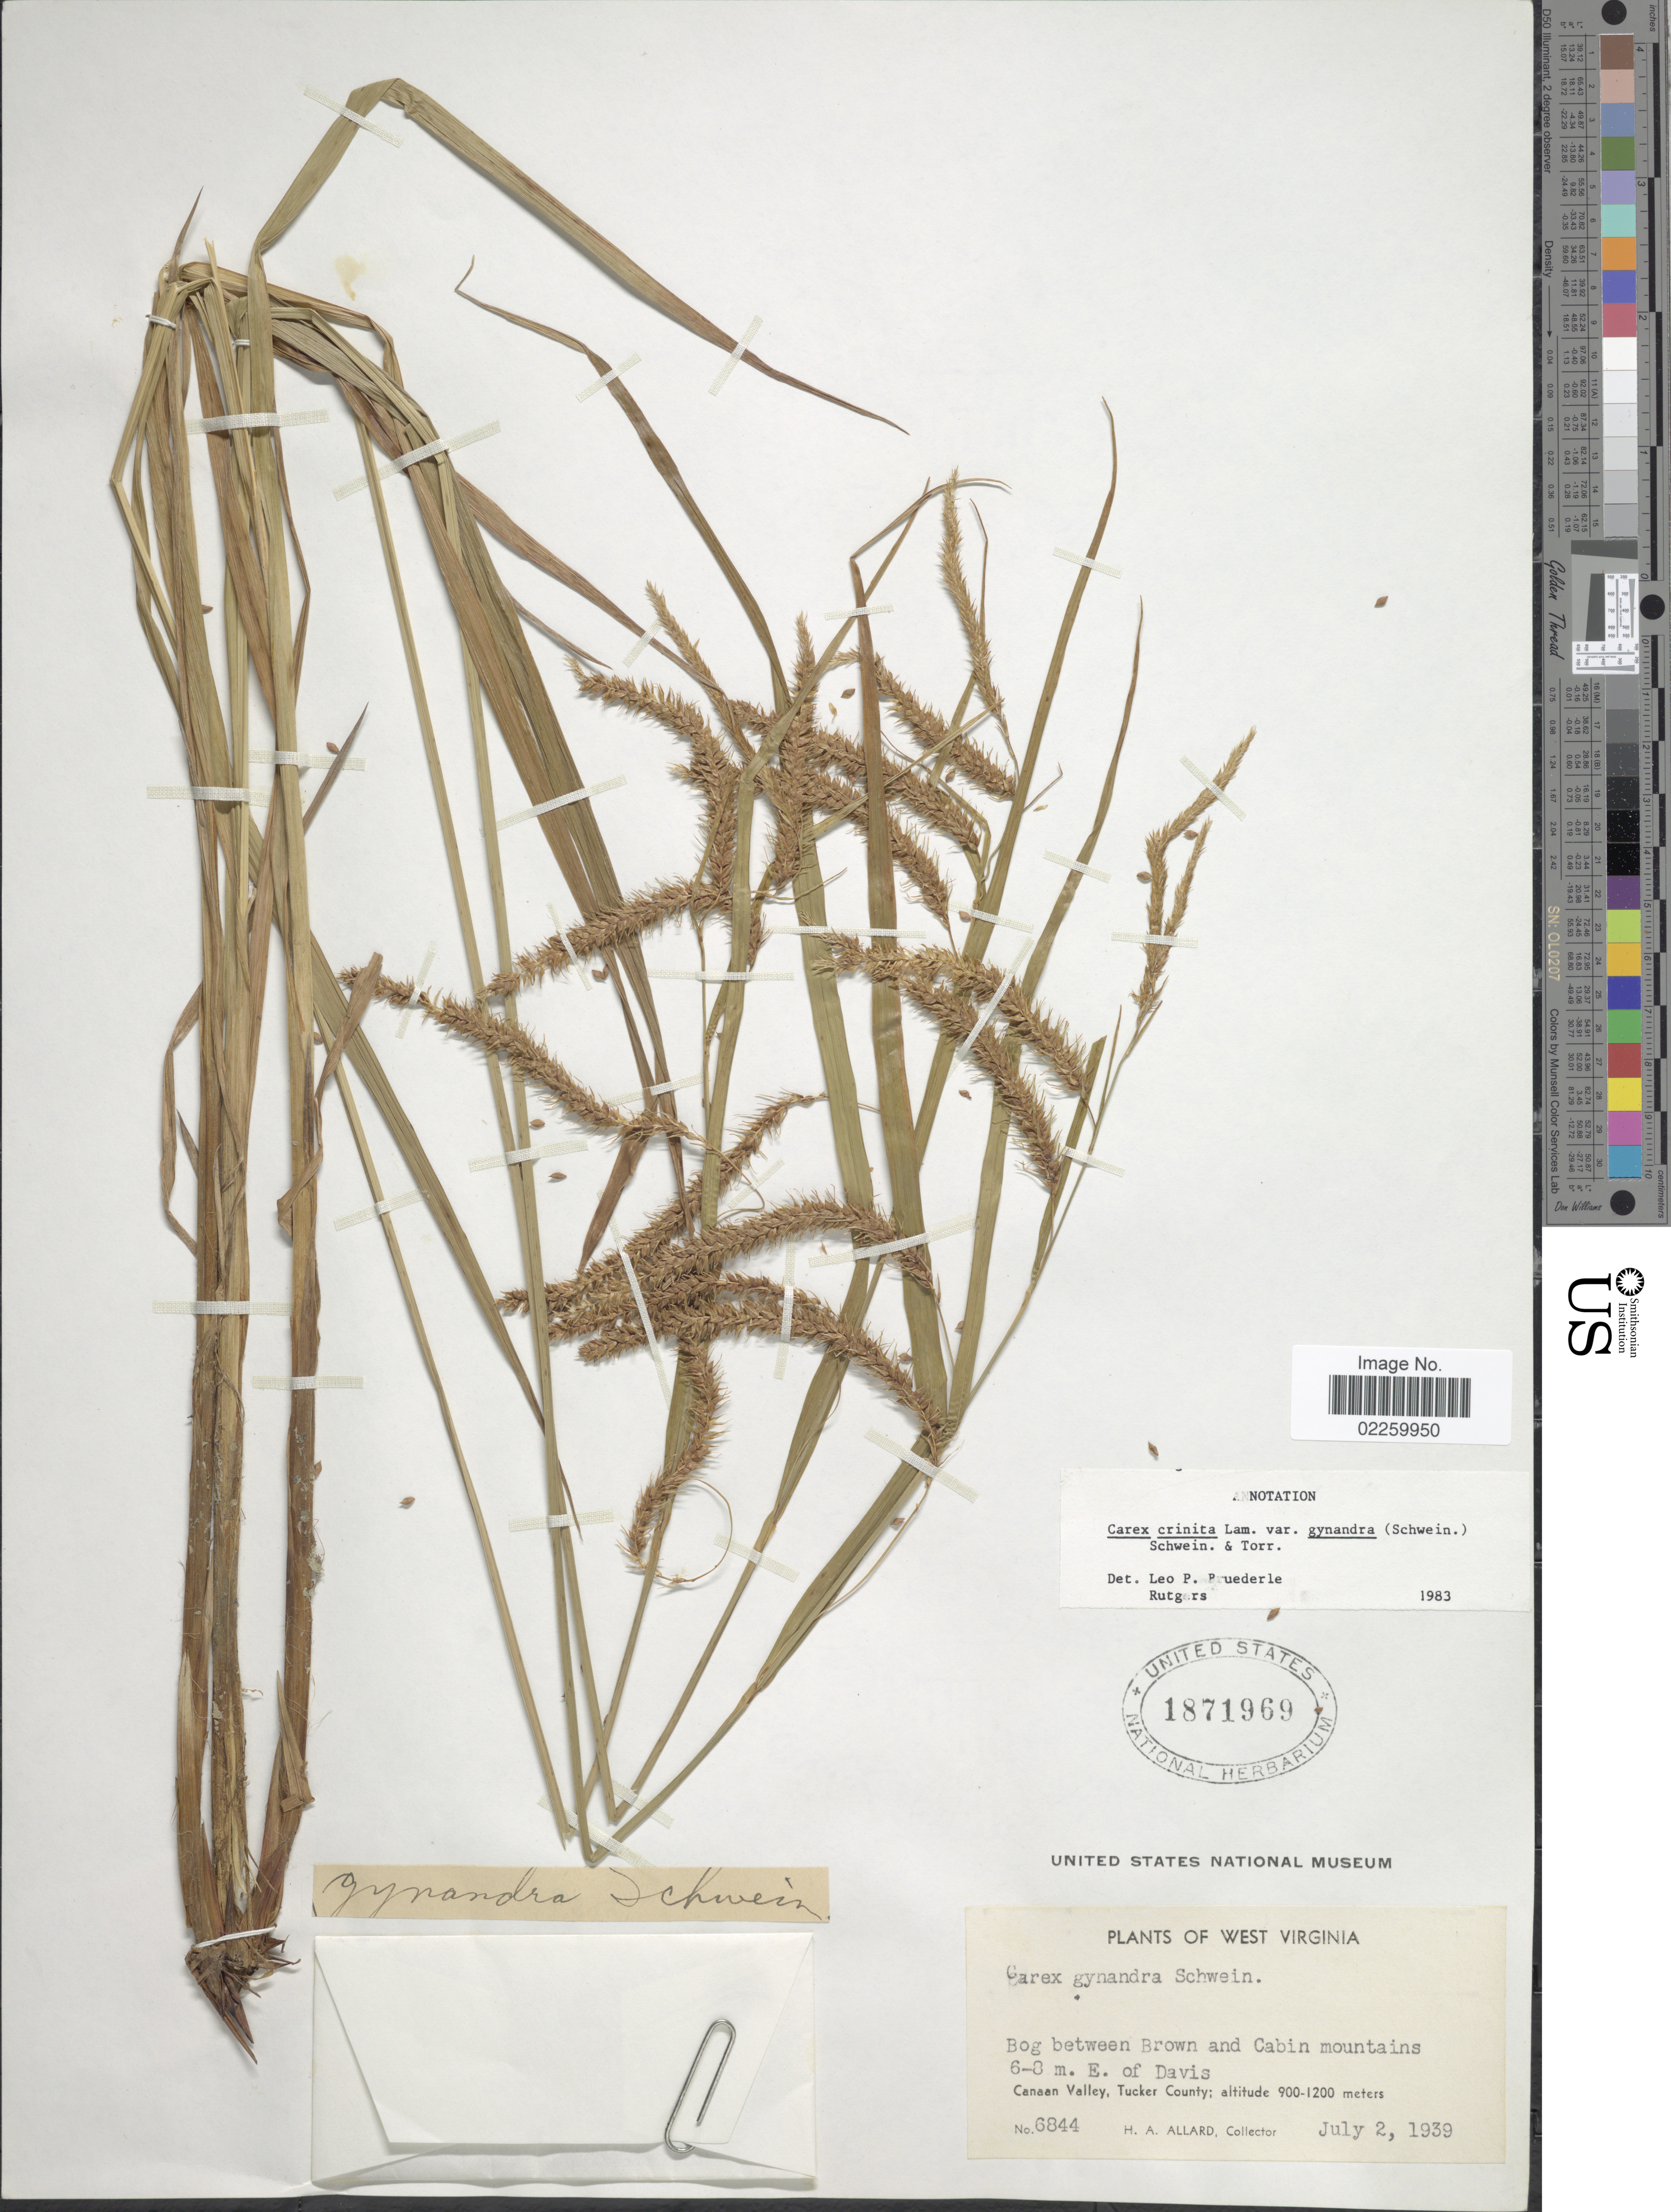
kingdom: Plantae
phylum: Tracheophyta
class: Liliopsida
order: Poales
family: Cyperaceae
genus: Carex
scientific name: Carex crinita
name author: Lam.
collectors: H. A. Allard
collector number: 6844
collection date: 1939-07-02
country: United States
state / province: West Virginia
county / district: Tucker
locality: Bog between Brown and Cabin mountains 6-8 mi. E. of Davis, Canaan Valley, Tucker County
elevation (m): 900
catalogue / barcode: US 1871969